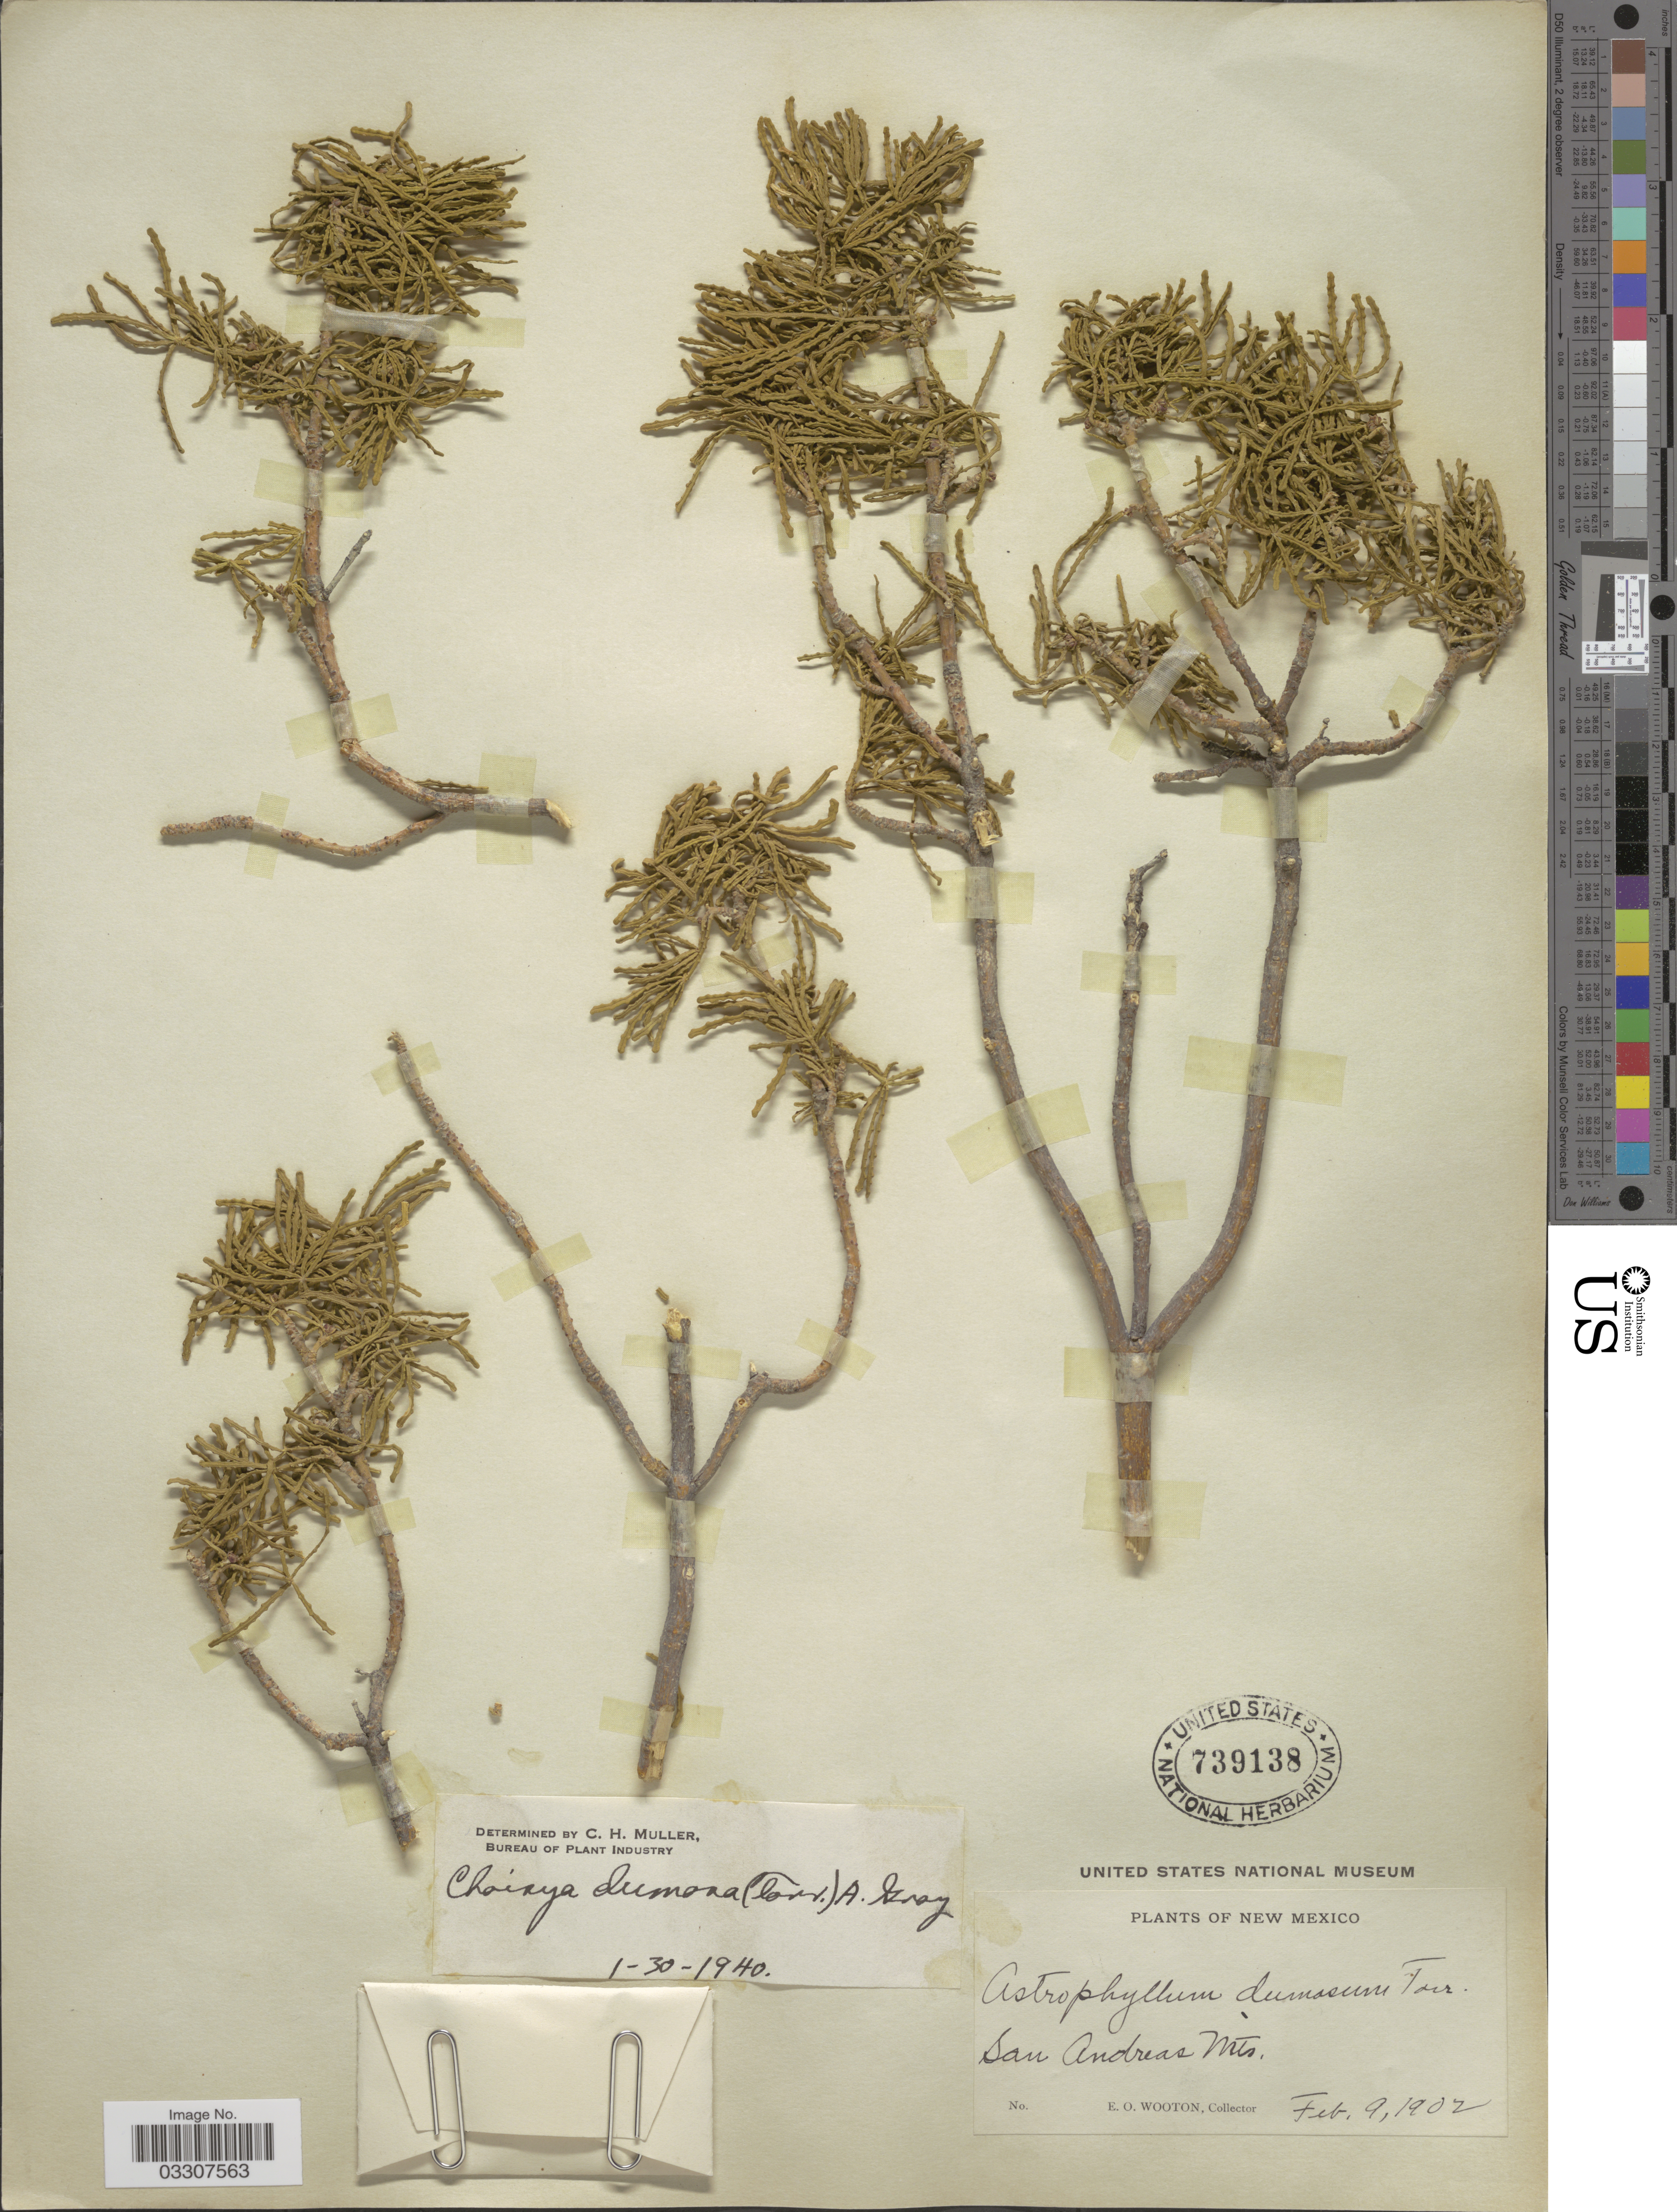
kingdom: Plantae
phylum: Tracheophyta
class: Magnoliopsida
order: Sapindales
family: Rutaceae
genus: Choisya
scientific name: Choisya dumosa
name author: A. Gray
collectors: E. O. Wooton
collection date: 1902-02-09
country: United States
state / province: New Mexico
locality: San Andreas Mts.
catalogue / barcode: US 739138